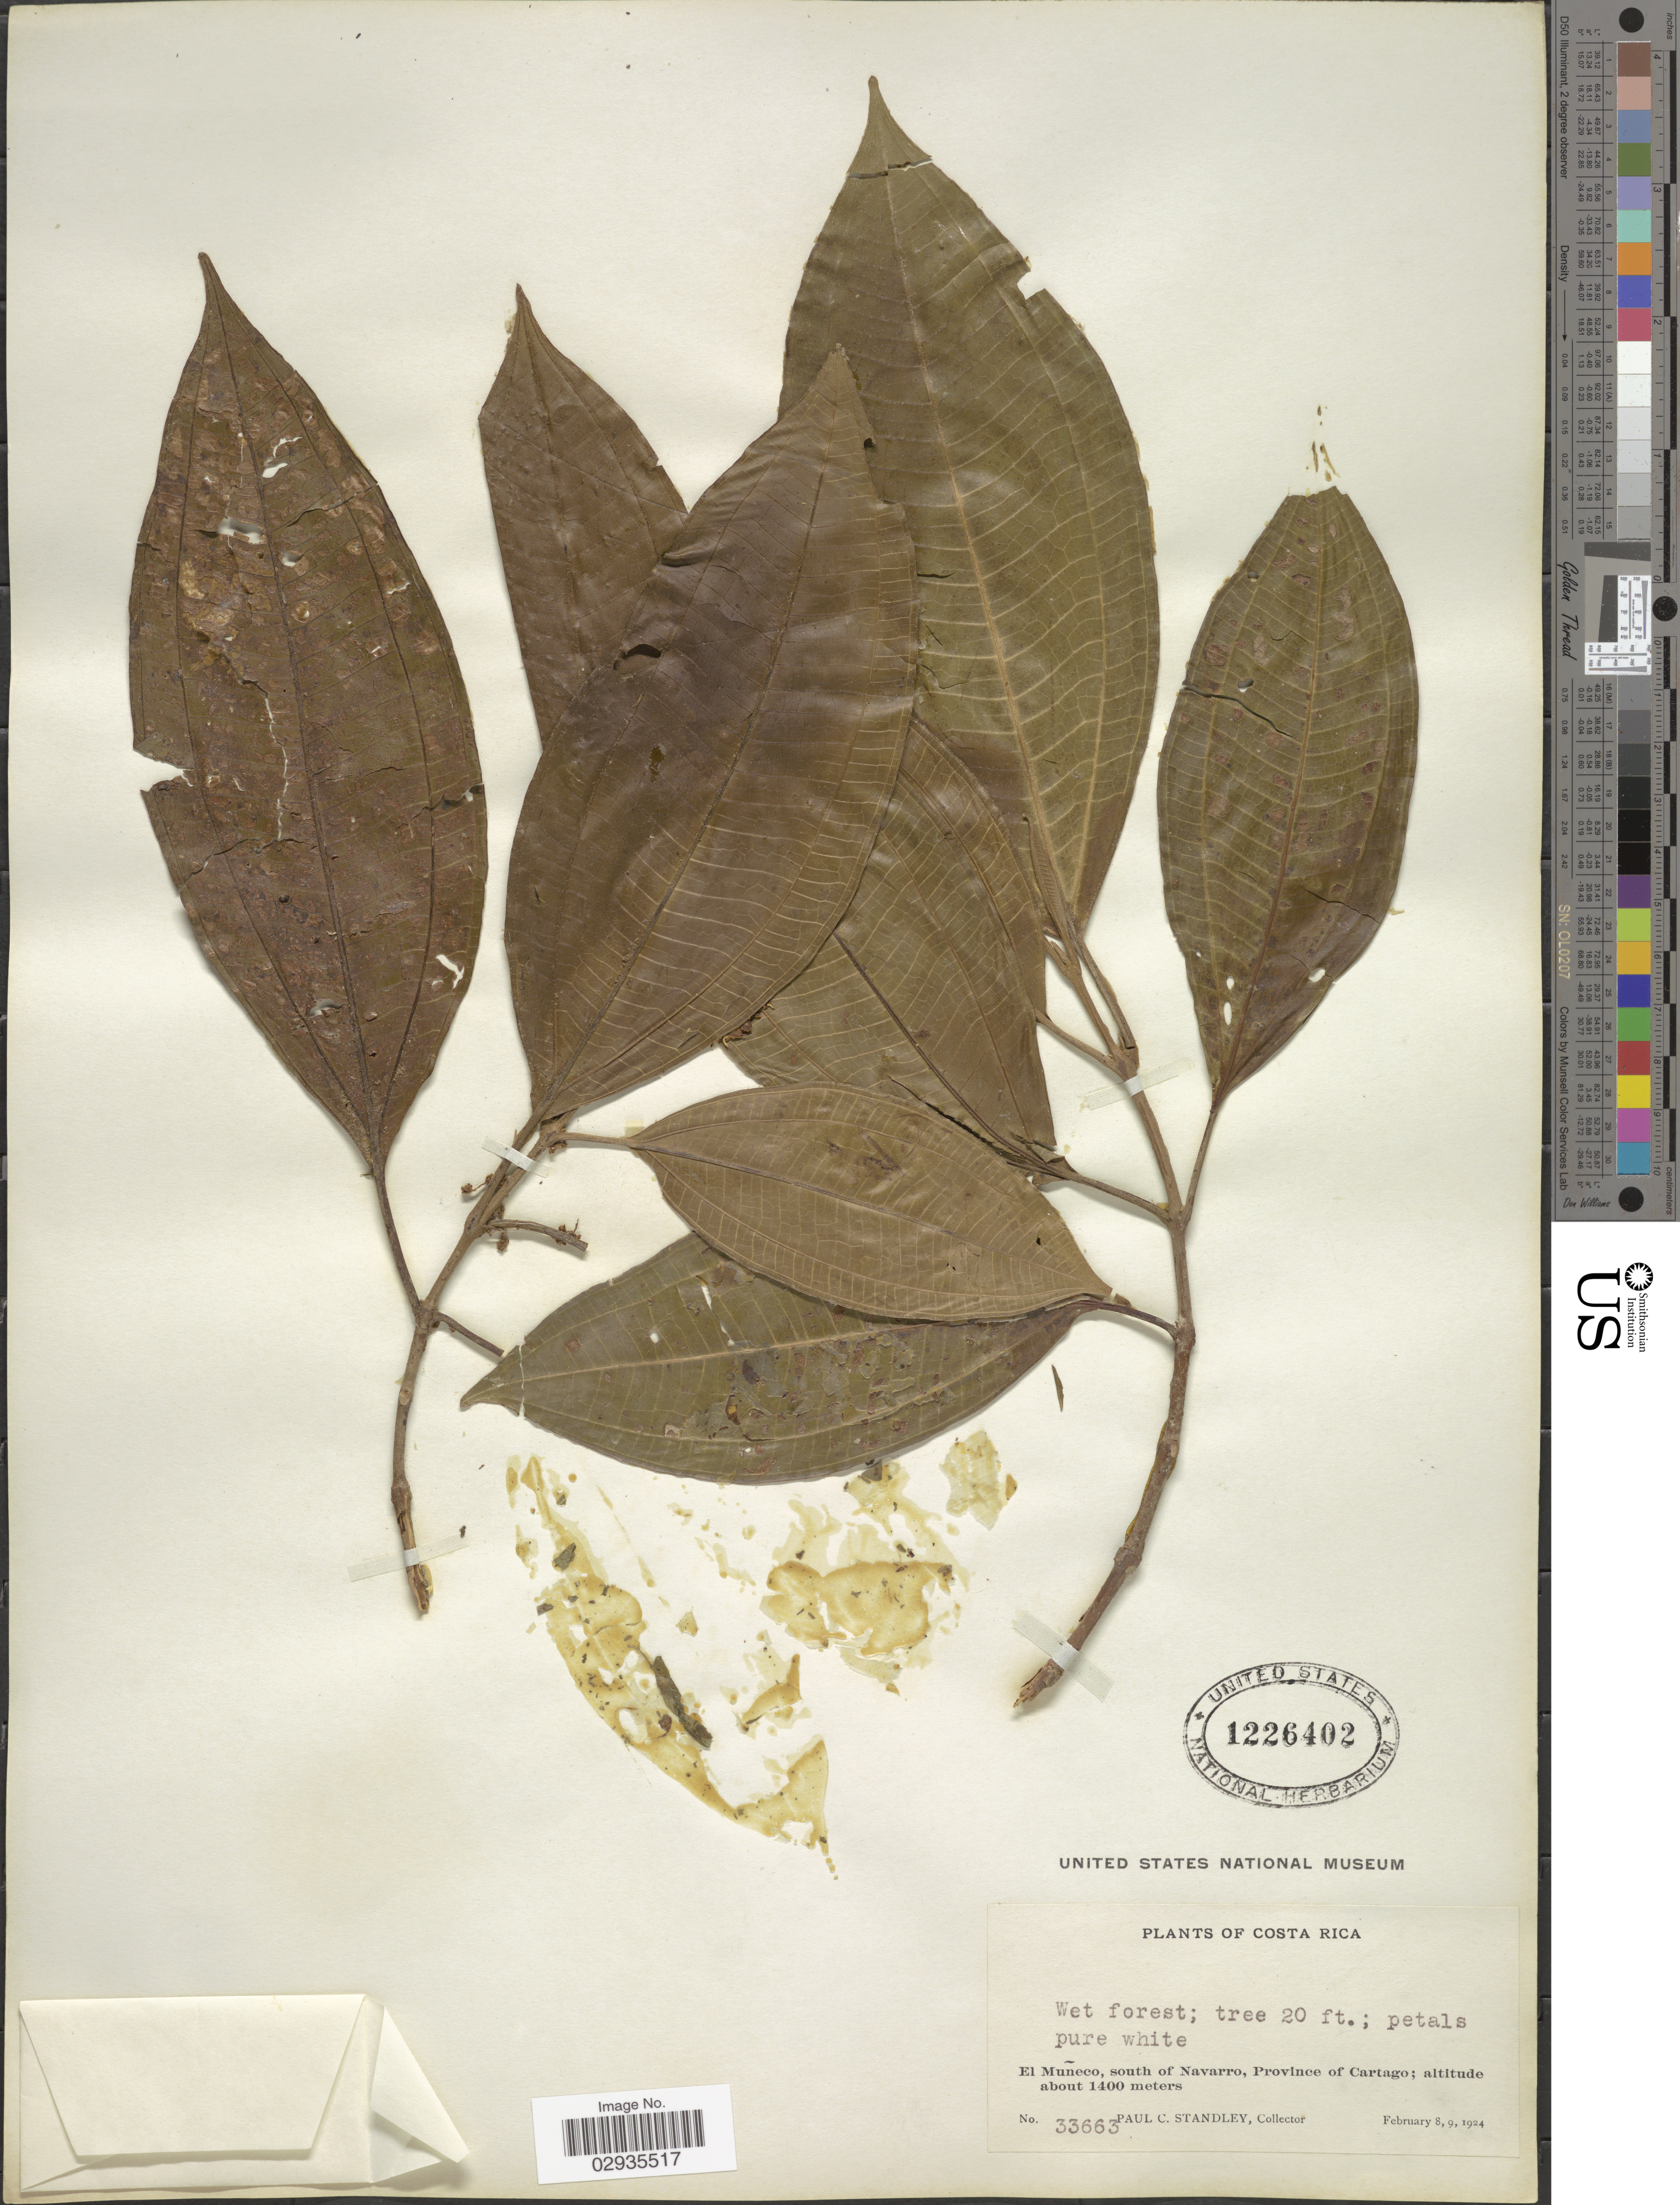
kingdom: Plantae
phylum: Tracheophyta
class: Magnoliopsida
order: Myrtales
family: Melastomataceae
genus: Miconia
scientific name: Miconia sp.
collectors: P. C. Standley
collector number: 33663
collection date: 1924-02-08/1924-02-09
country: Costa Rica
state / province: Cartago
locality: El Muñeco, south of Navarro.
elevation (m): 1400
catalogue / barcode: US 1226402